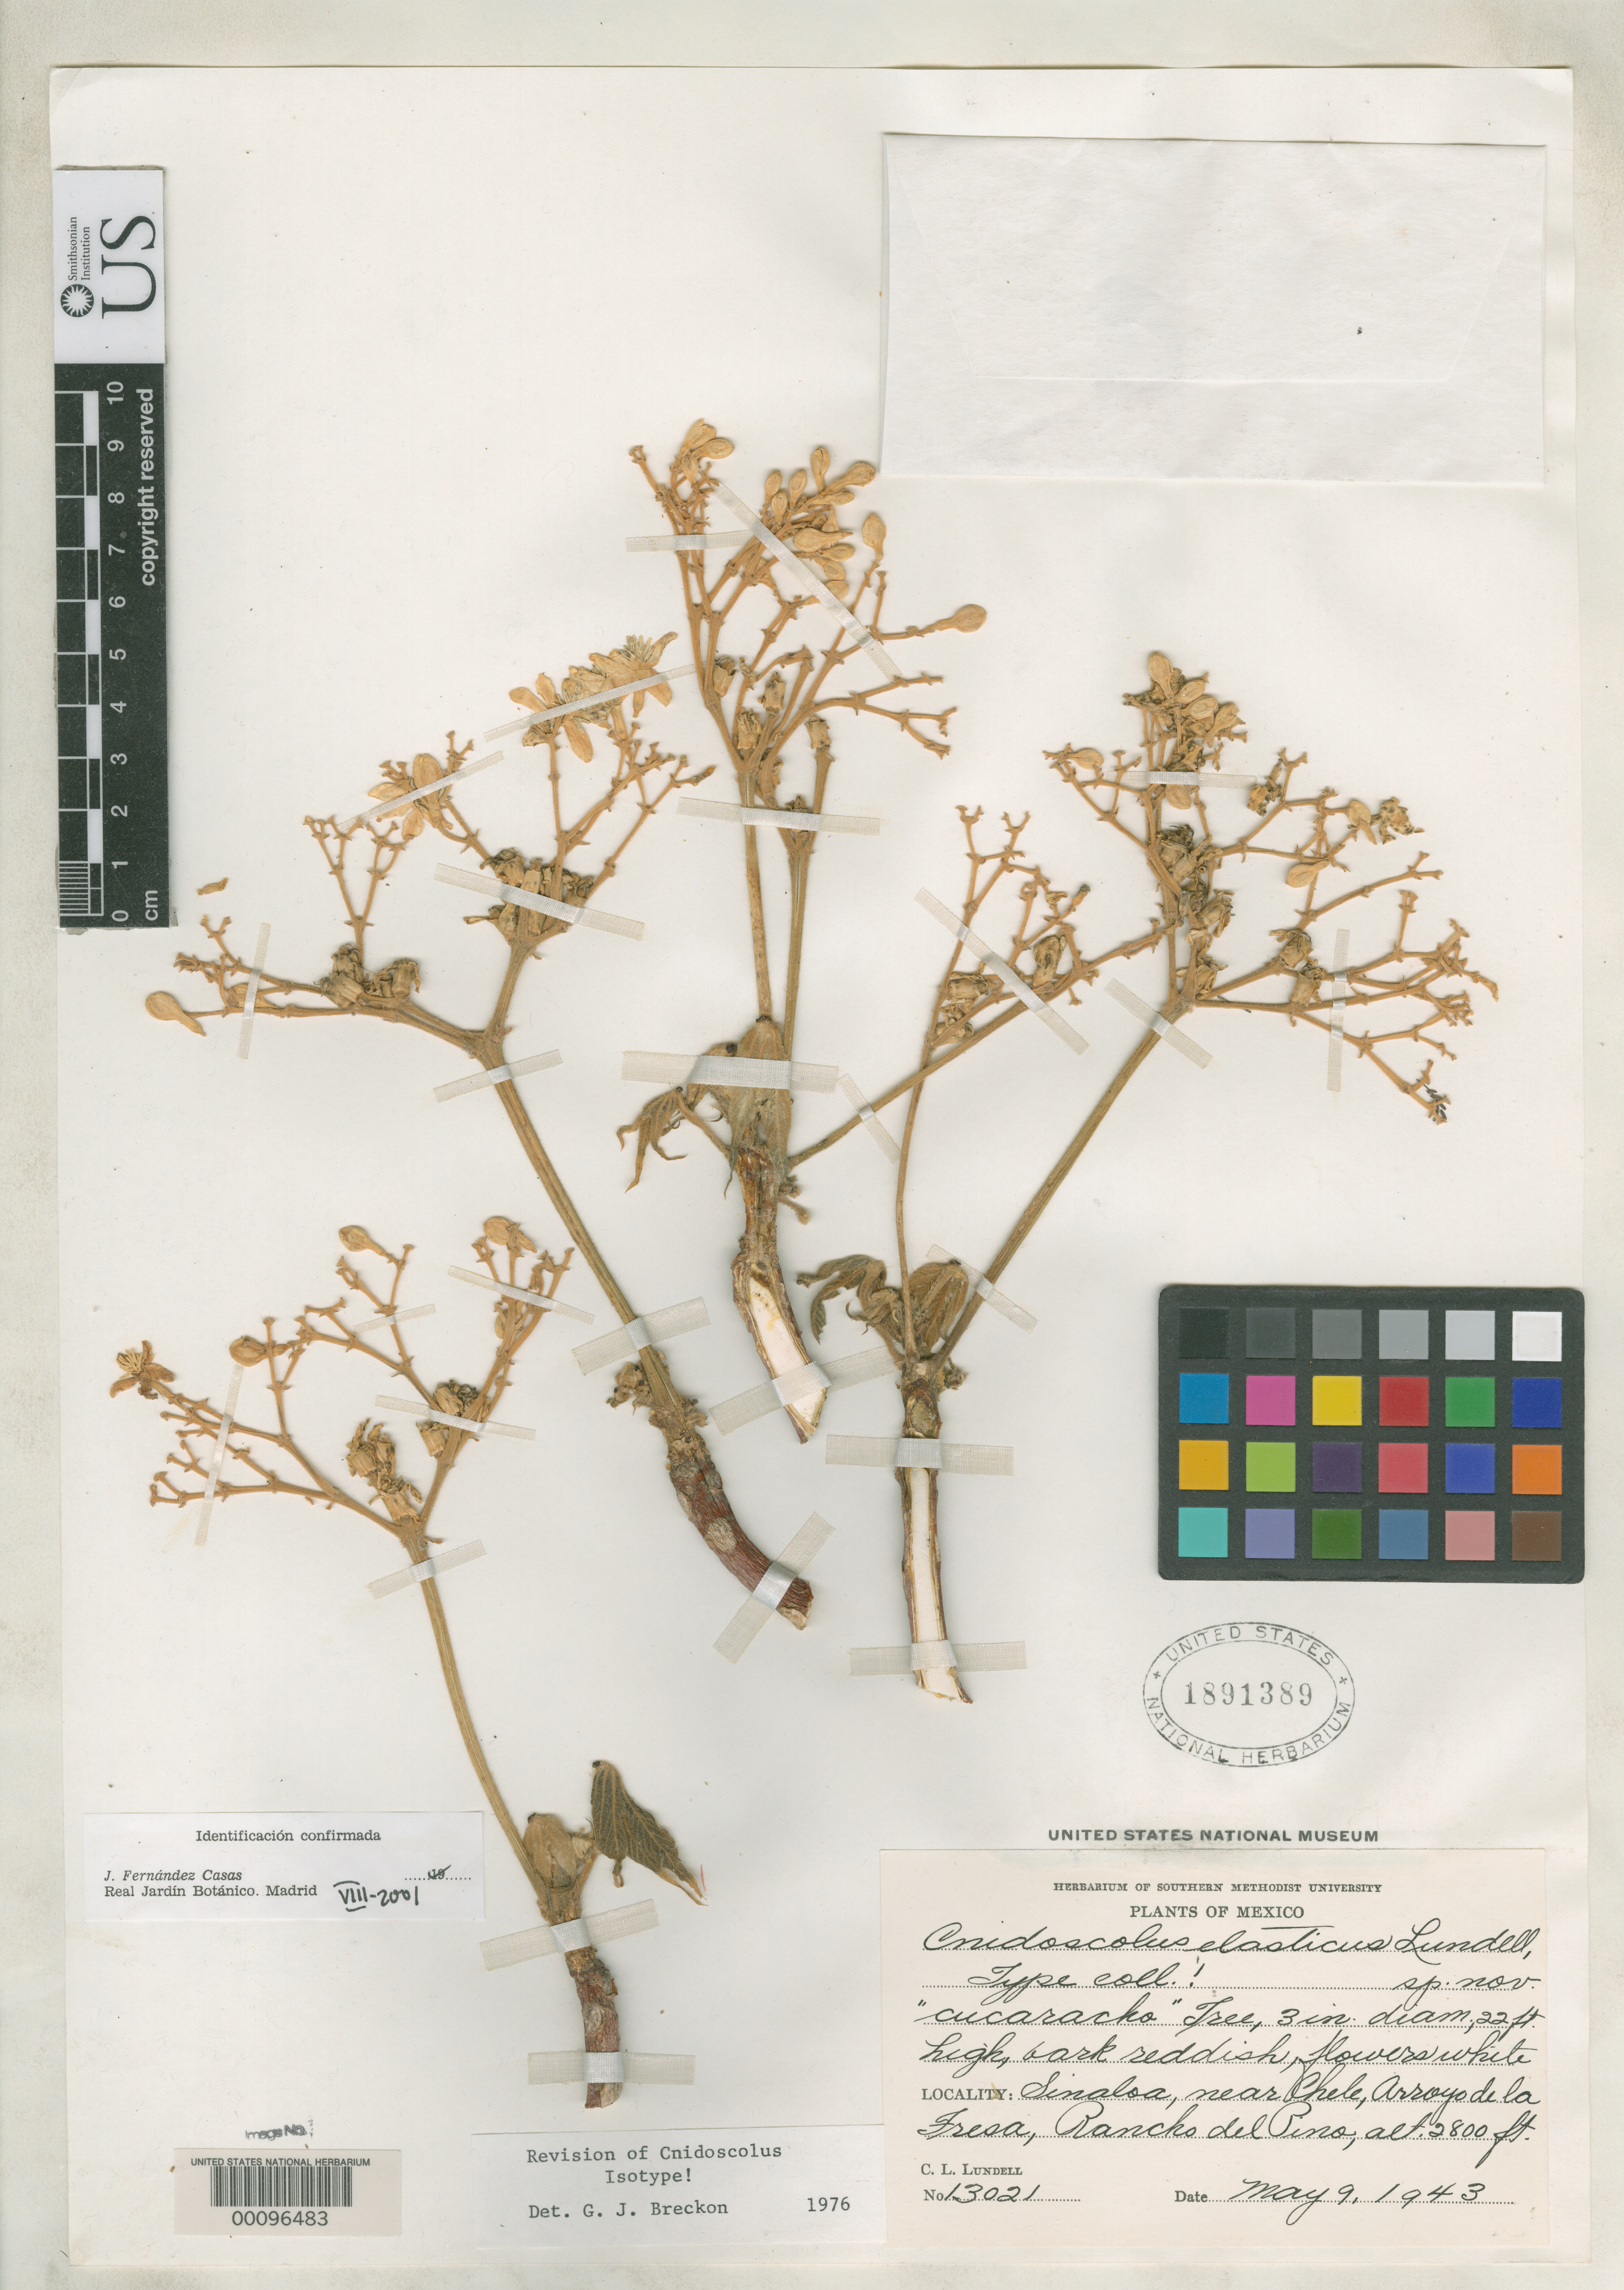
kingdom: Plantae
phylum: Tracheophyta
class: Magnoliopsida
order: Malpighiales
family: Euphorbiaceae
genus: Cnidoscolus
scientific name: Cnidoscolus elasticus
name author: Lundell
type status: Isotype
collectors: C. L. Lundell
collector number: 13021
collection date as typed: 09 May 1943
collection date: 1943-05-09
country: Mexico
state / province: Sinaloa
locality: Near Chelem Arroyo de la Fresa, Rancho Delpino.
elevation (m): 853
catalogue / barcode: US 1891389